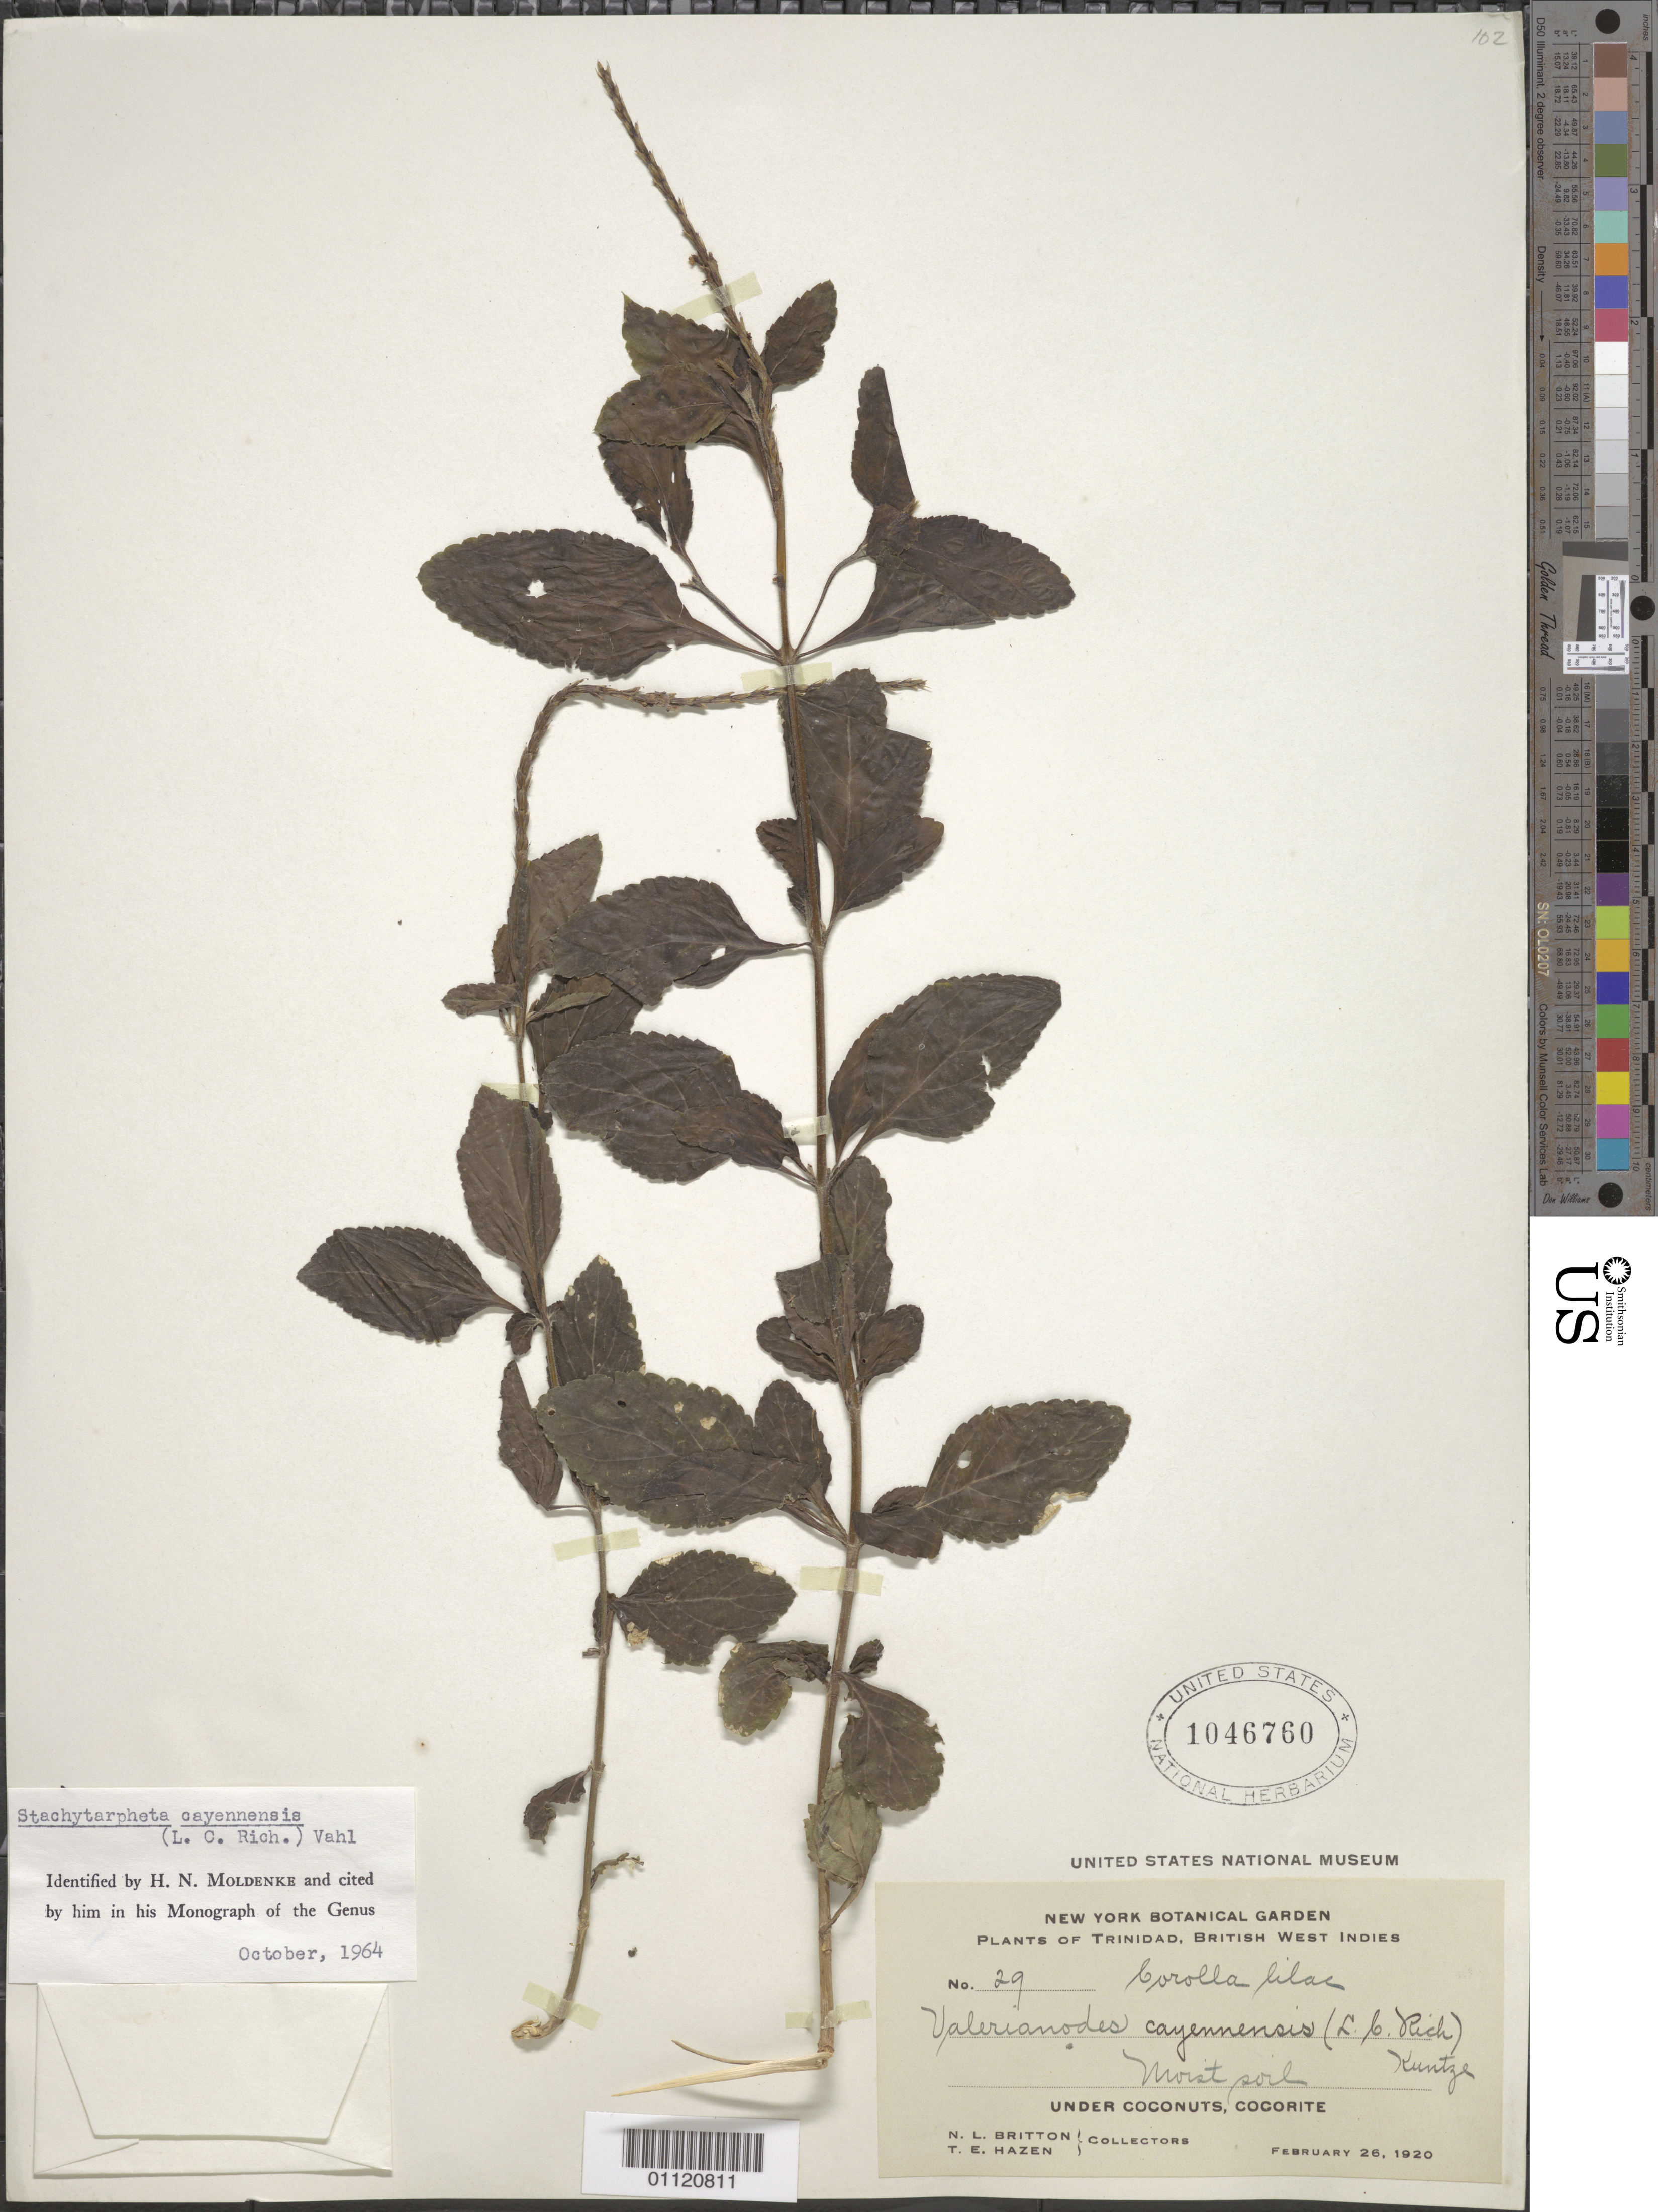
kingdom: Plantae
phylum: Tracheophyta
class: Magnoliopsida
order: Lamiales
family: Verbenaceae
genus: Stachytarpheta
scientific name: Stachytarpheta cayennensis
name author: (Rich.) Vahl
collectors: N. Britton & T. E. Hazen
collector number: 29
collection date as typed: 26 Feb 1920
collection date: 1920-02-26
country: Trinidad and Tobago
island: Trinidad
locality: Under coconuts, Cocorite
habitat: moist soil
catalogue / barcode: US 1046760